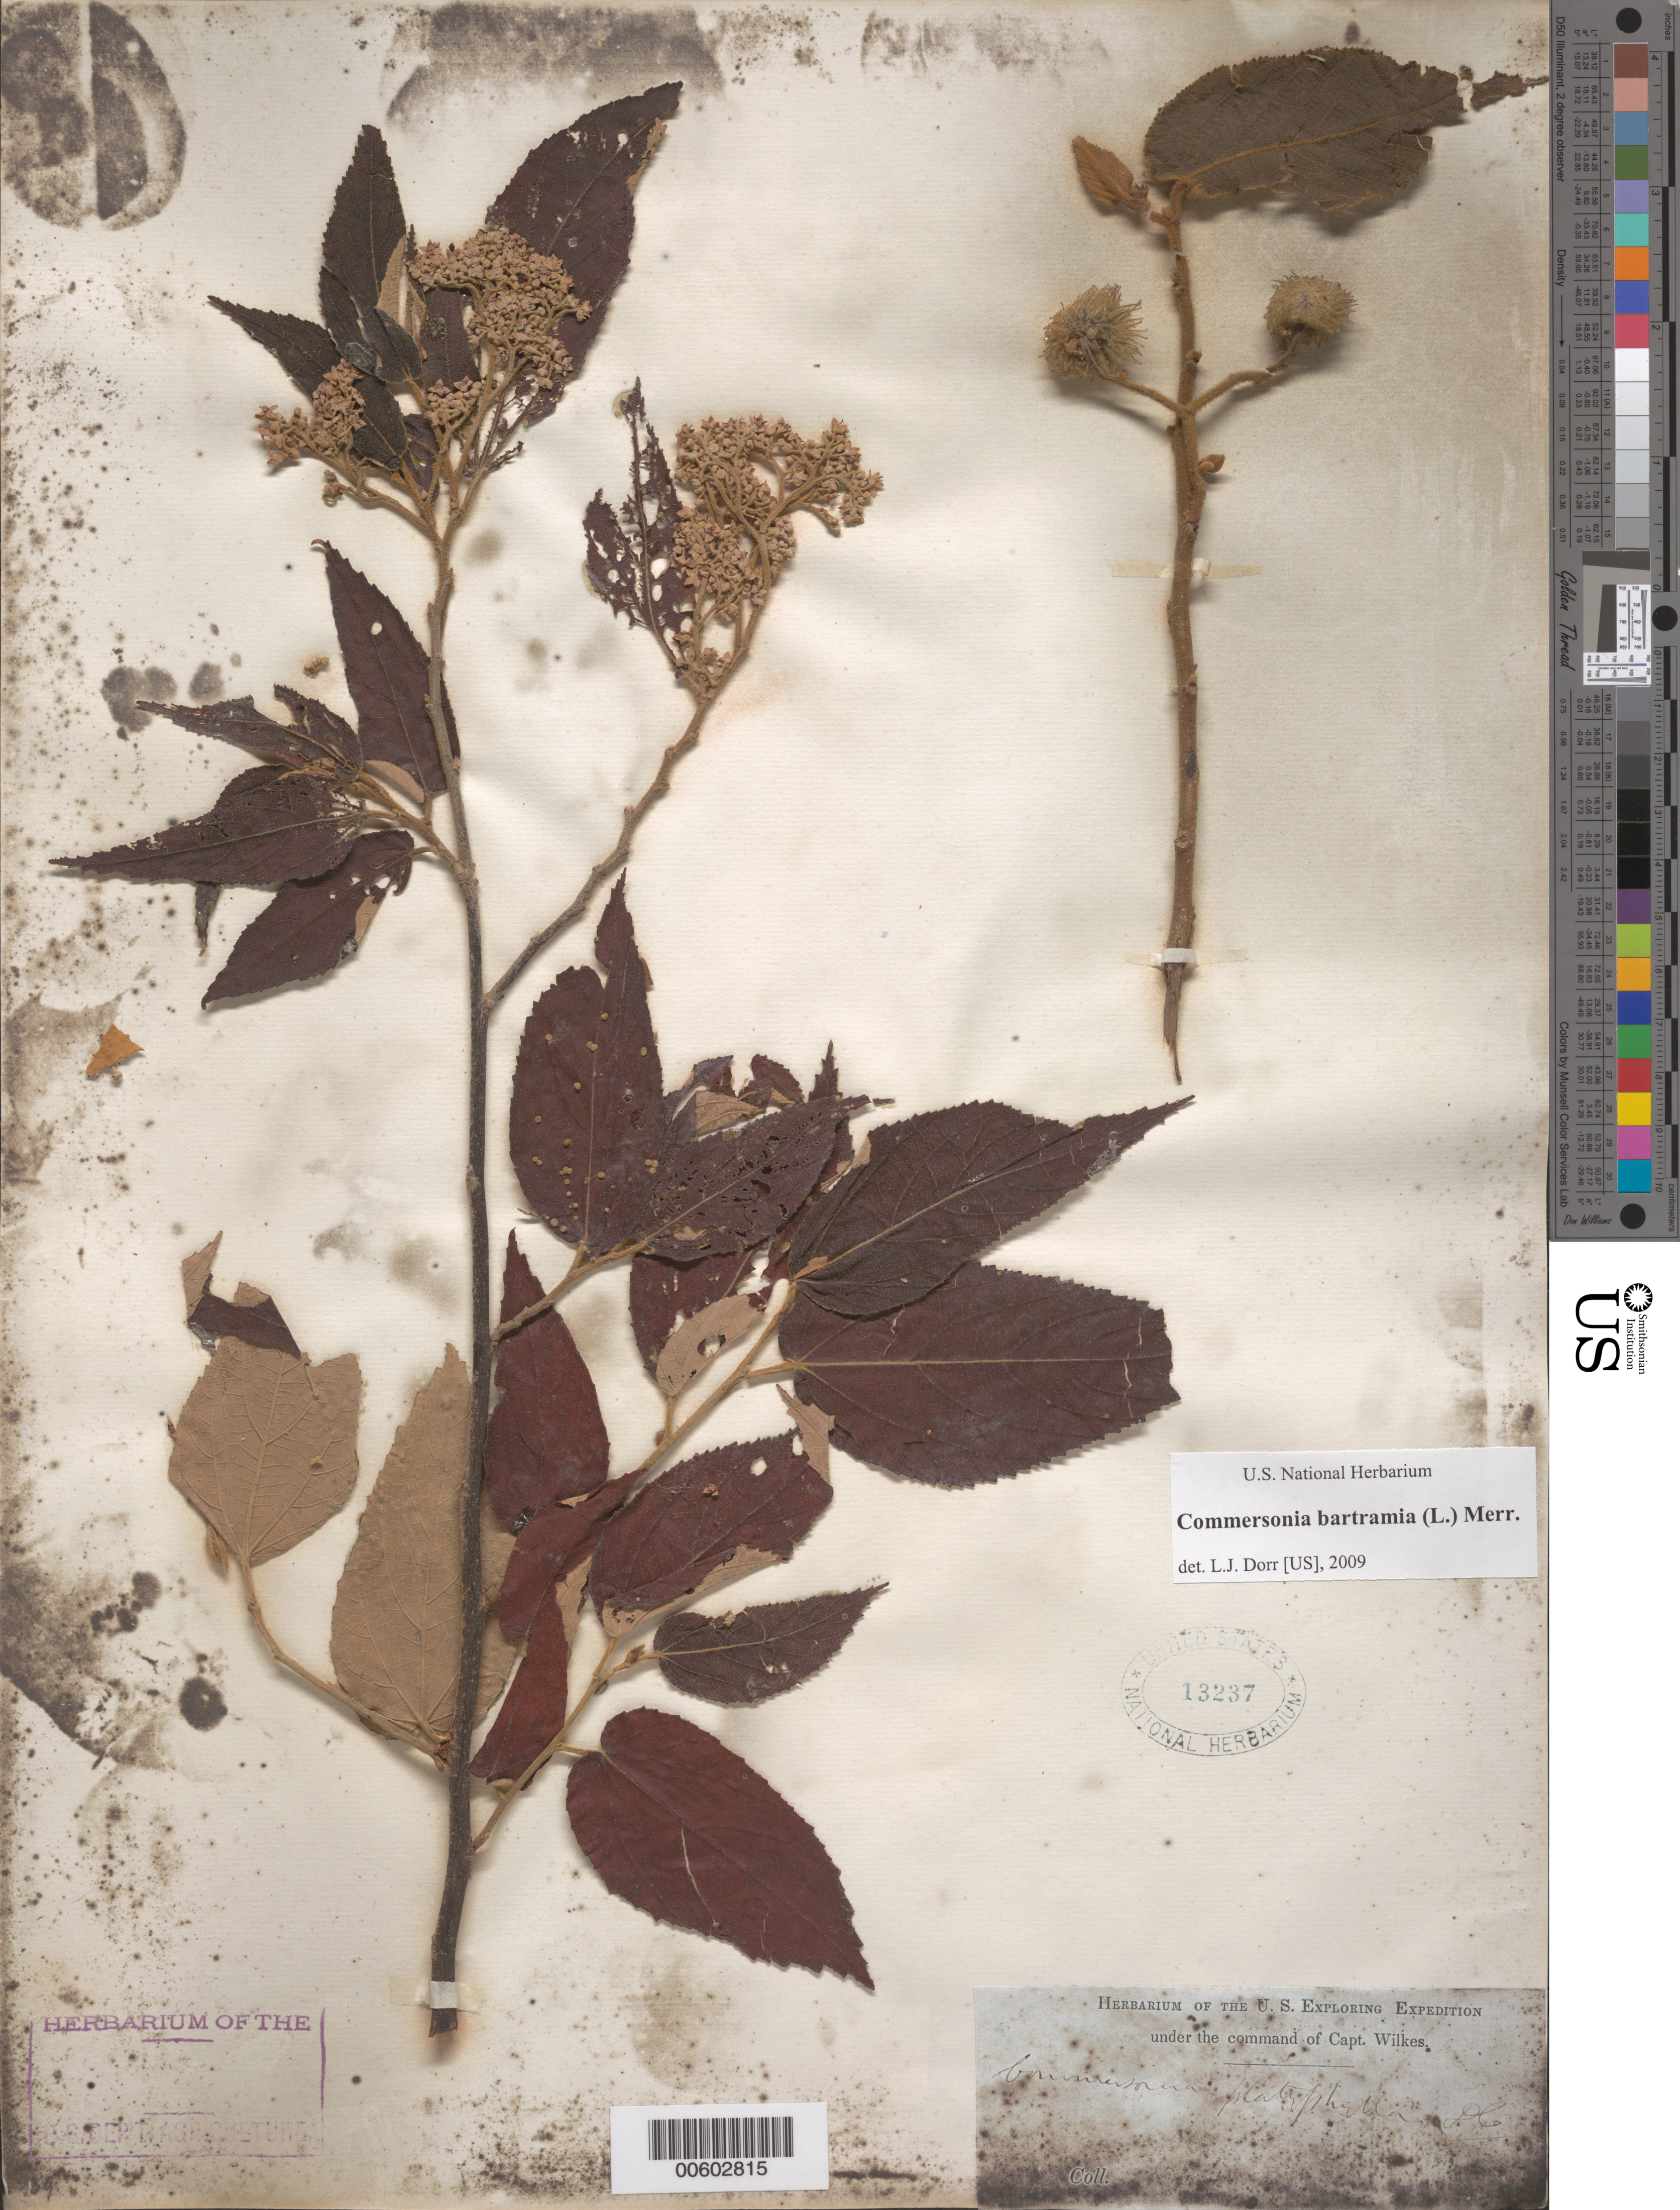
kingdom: Plantae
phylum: Tracheophyta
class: Magnoliopsida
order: Malvales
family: Malvaceae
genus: Commersonia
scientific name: Commersonia bartramia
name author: (L.) Merr.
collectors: Wilkes Explor. Exped.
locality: Sin. loc.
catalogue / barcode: US 13237